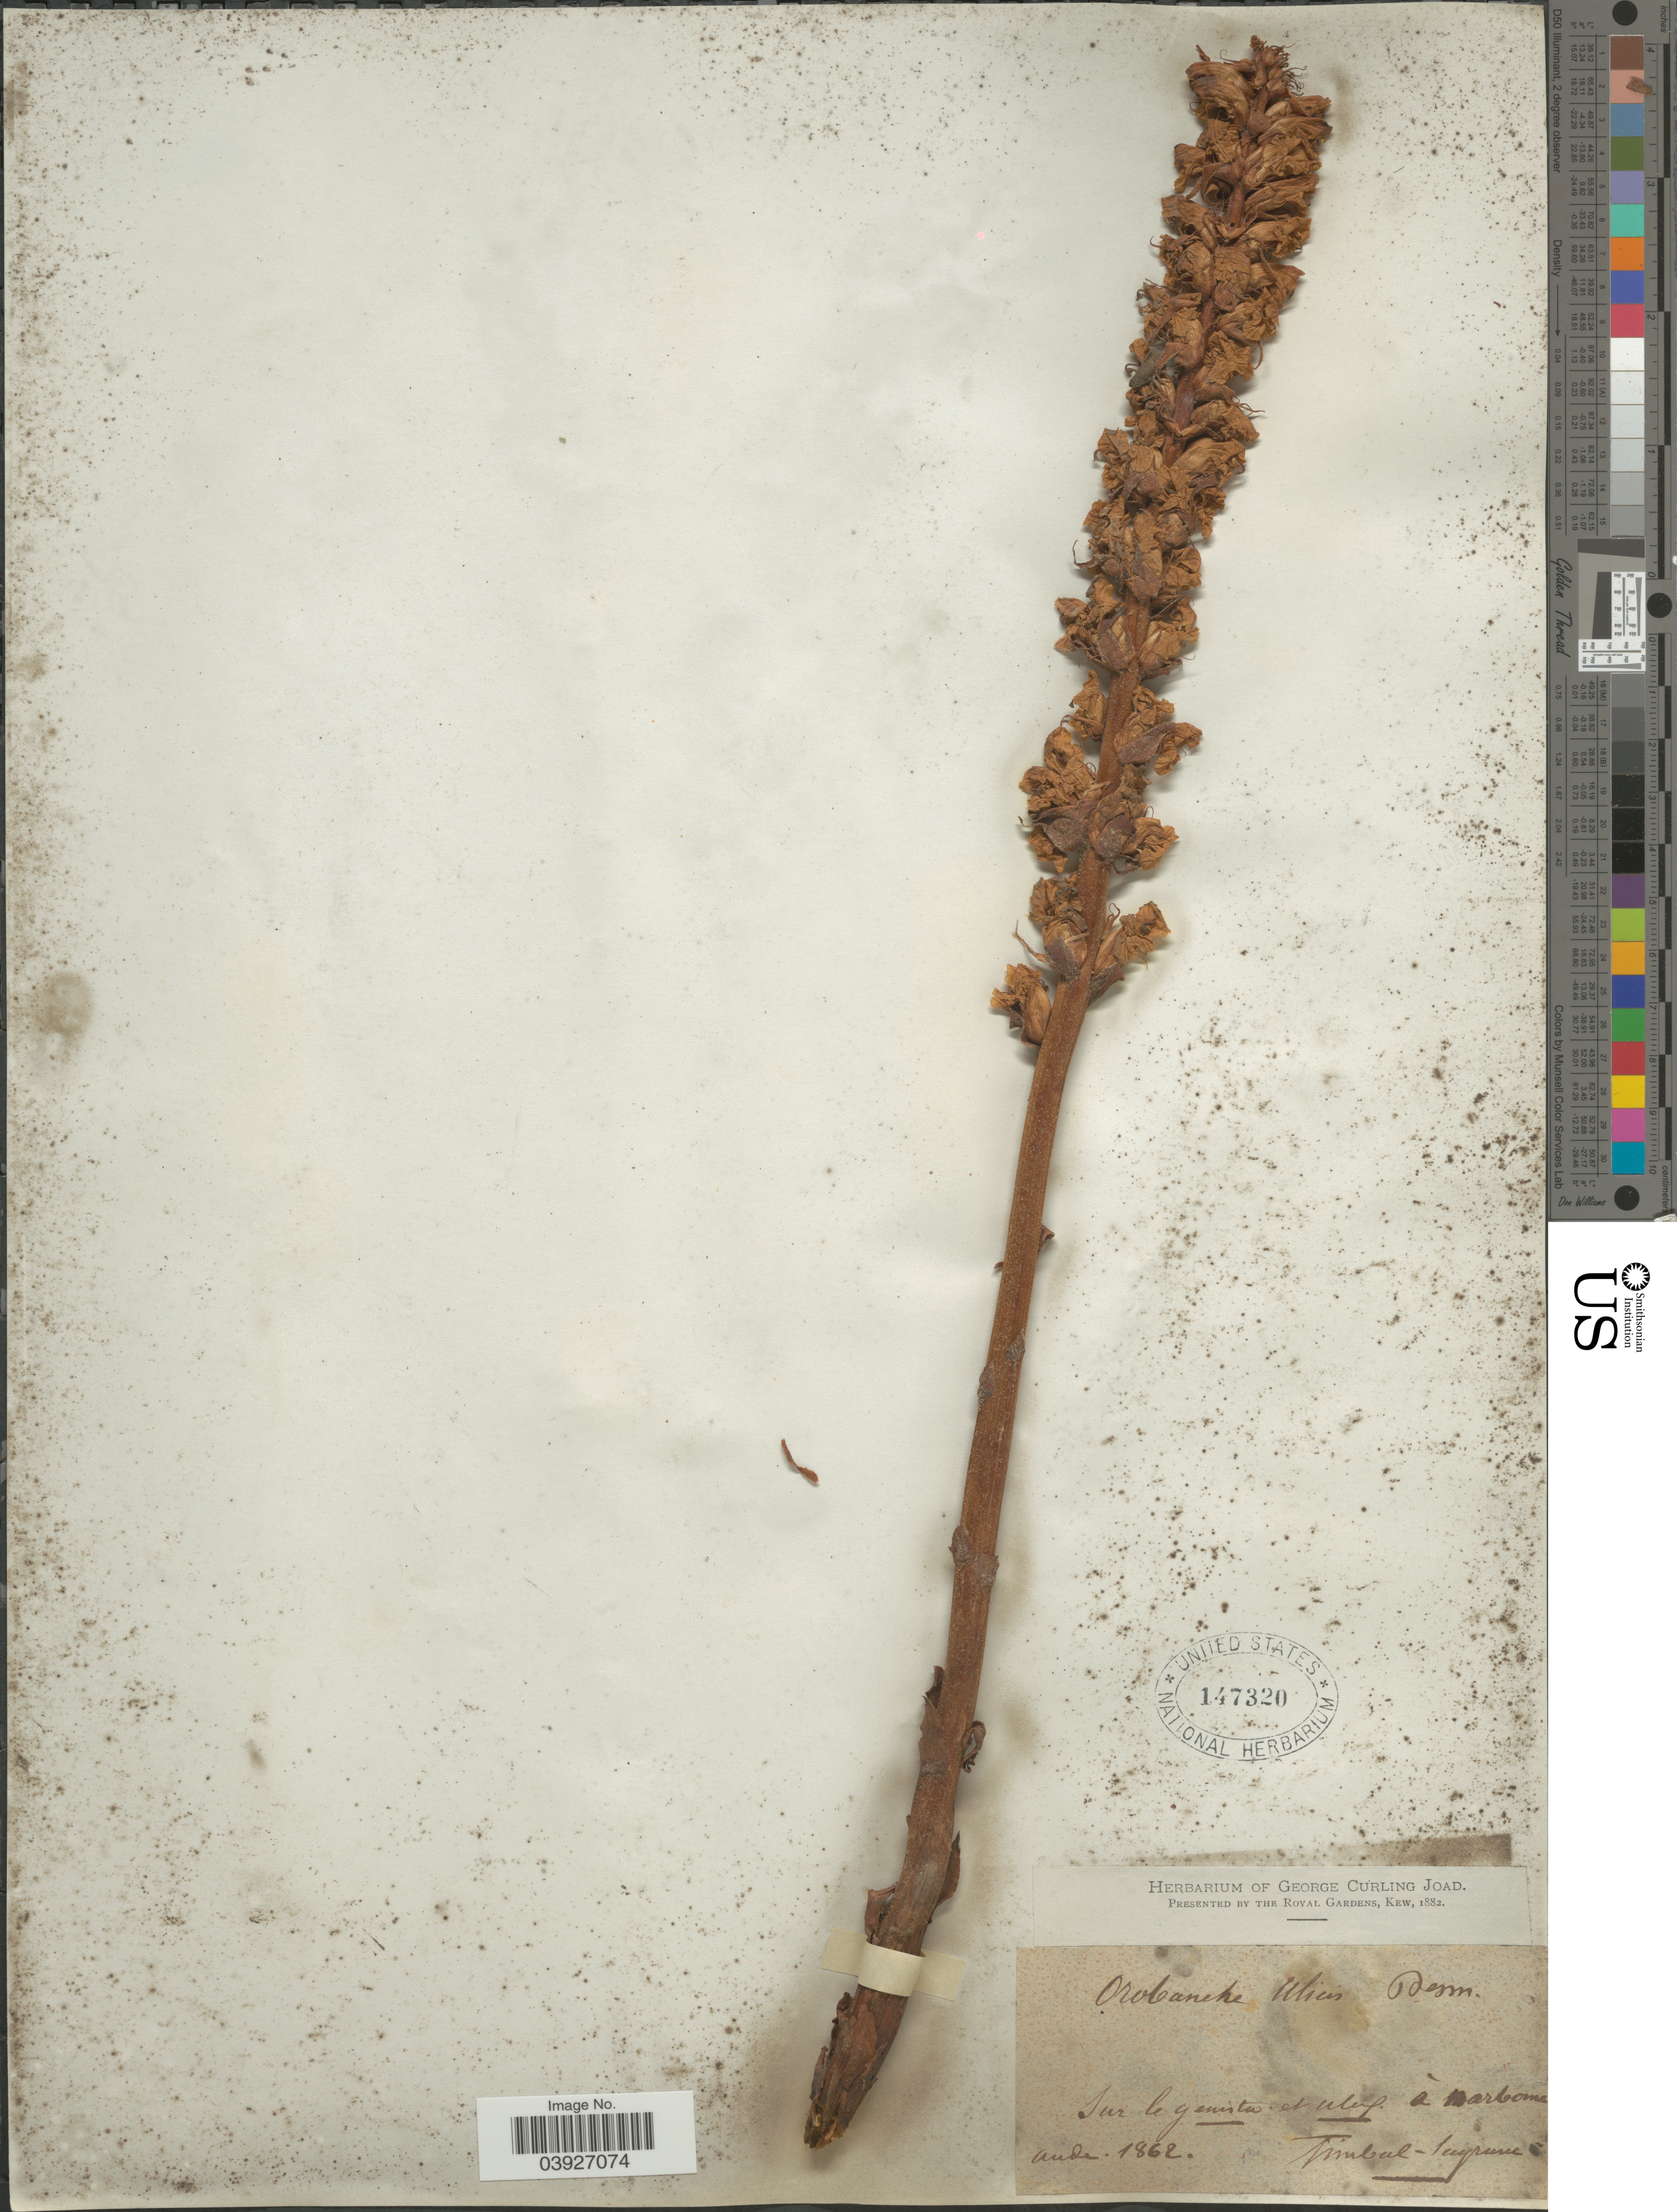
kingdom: Plantae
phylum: Tracheophyta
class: Magnoliopsida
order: Lamiales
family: Orobanchaceae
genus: Epifagus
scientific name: Epifagus sp.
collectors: -. Timbal-Leeyrane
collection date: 1862-08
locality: á Marbome [interpreted].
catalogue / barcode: US 147320